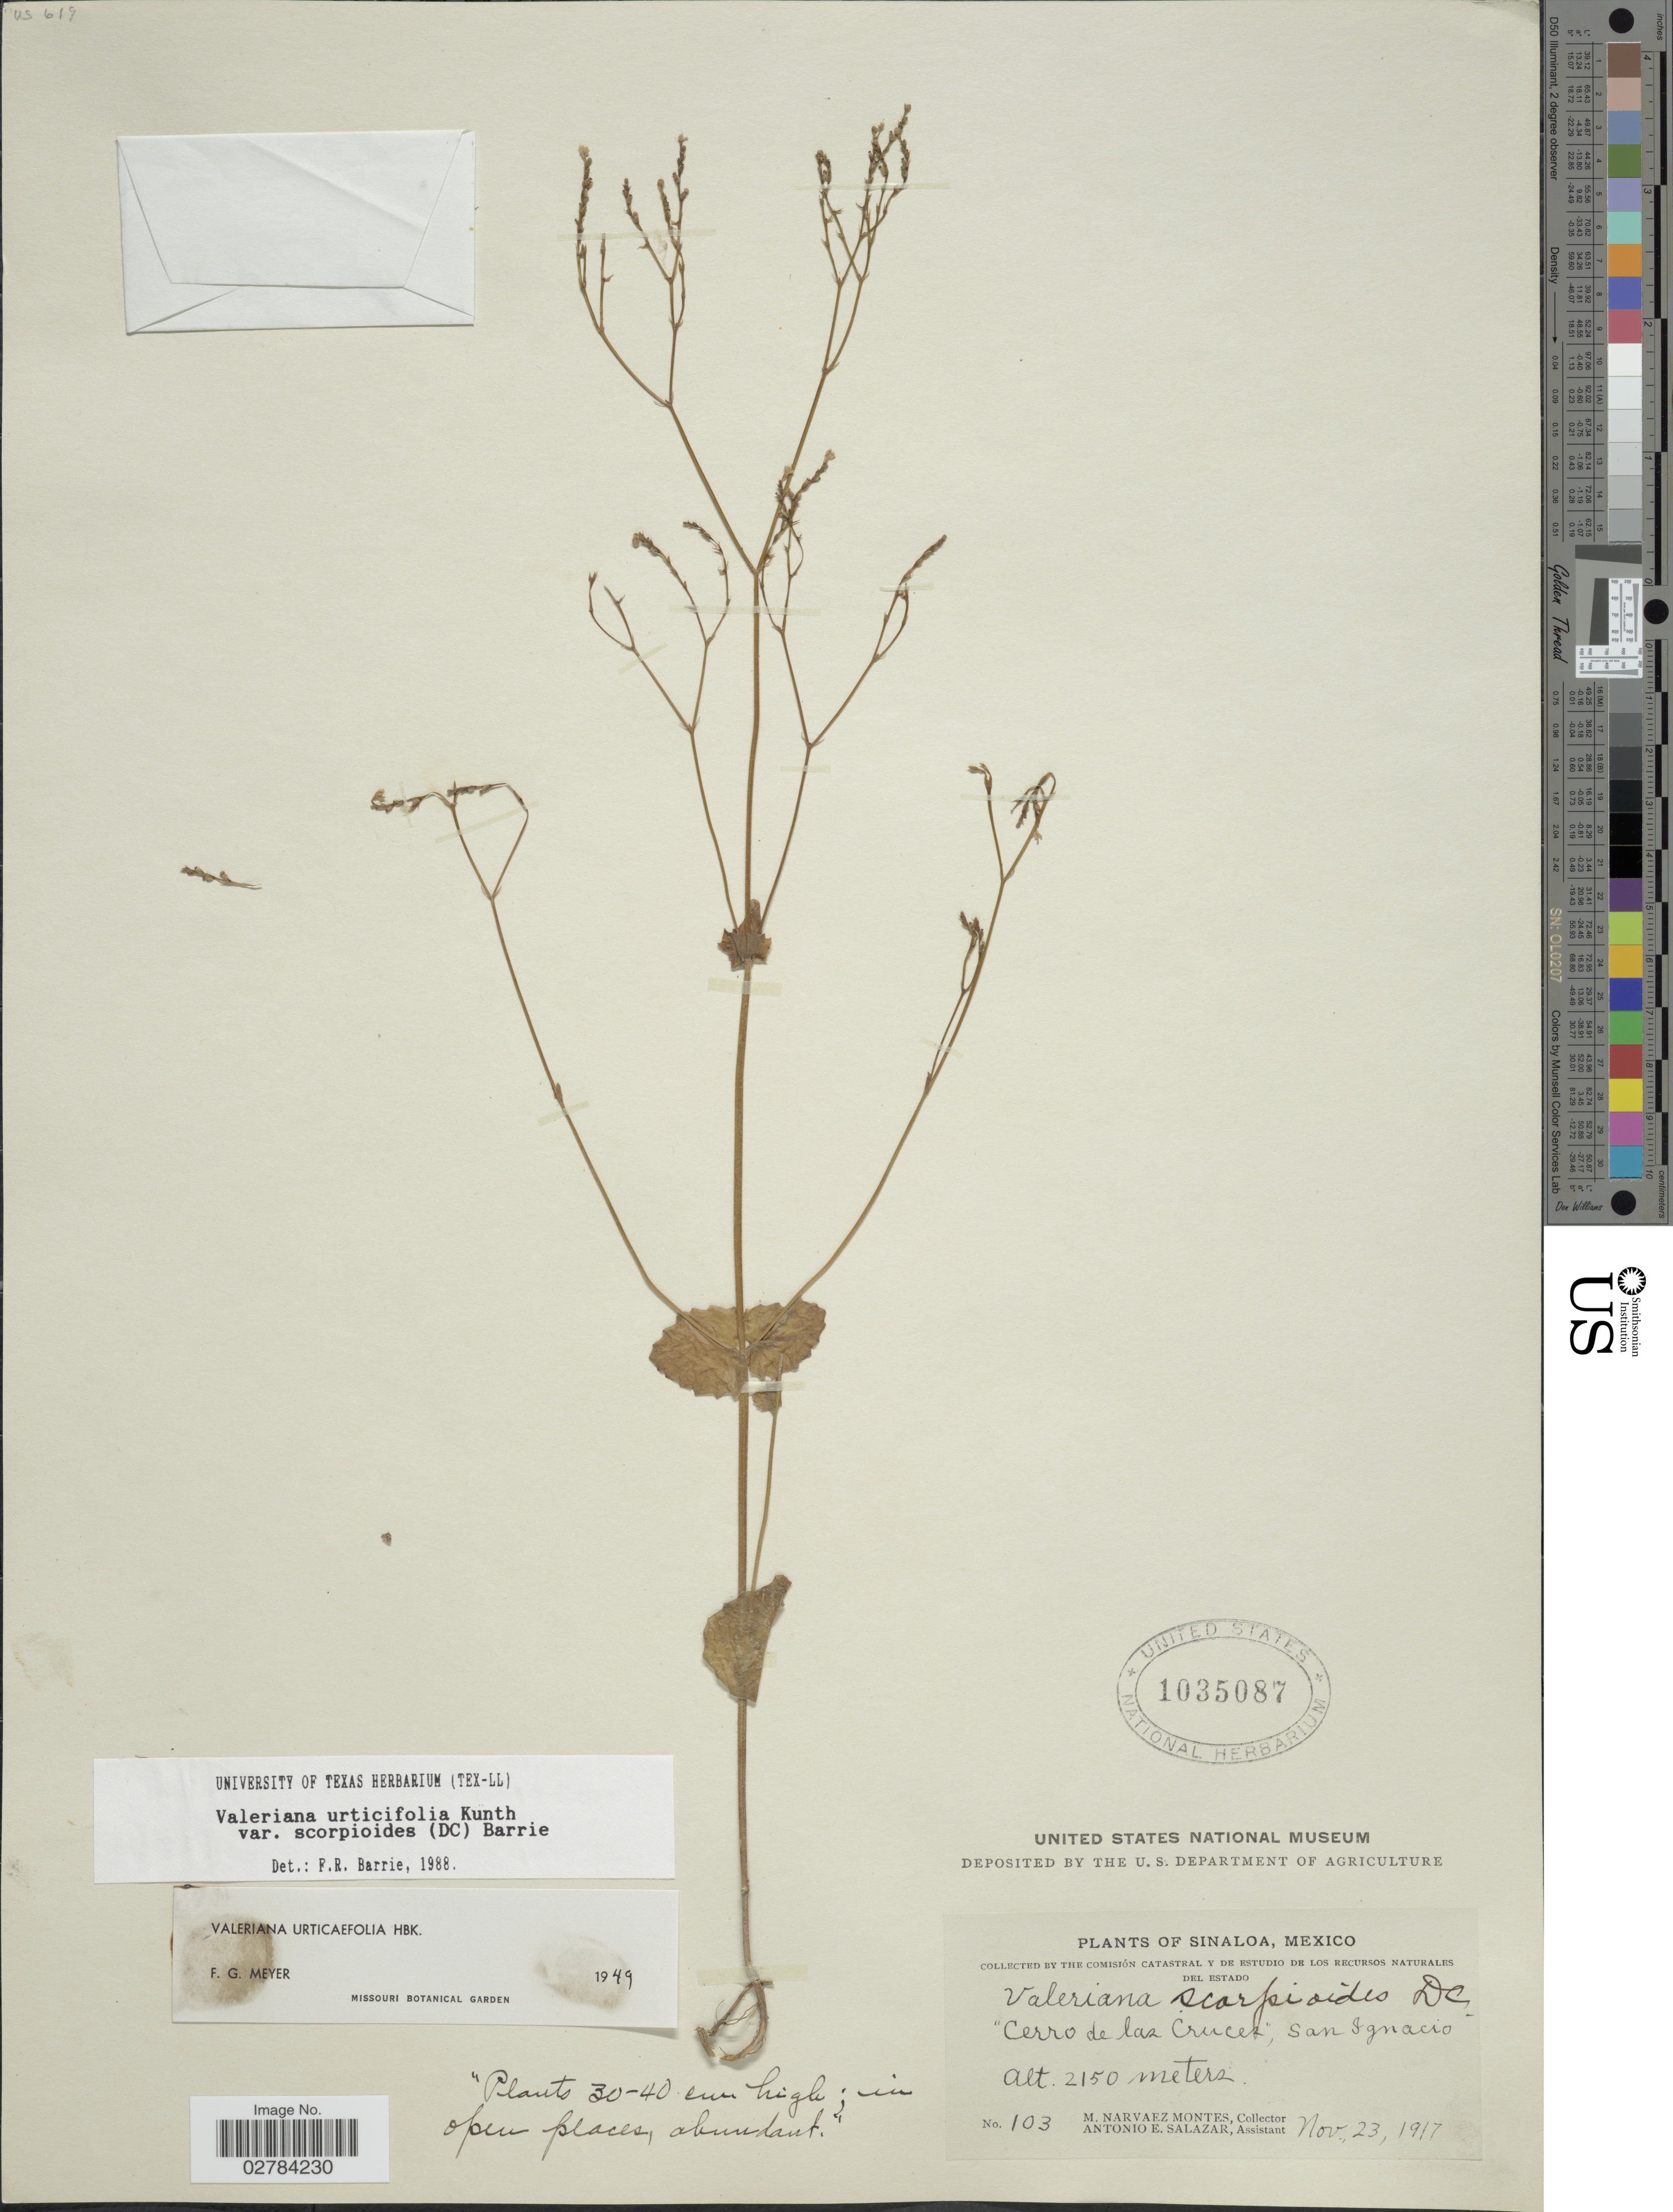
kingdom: Plantae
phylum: Tracheophyta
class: Magnoliopsida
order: Dipsacales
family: Caprifoliaceae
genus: Valeriana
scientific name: Valeriana urticifolia var. scorpioides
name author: (DC.) Barrie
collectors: M. Narvaez-Montes & A. E. Salazar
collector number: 103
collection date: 1917-11-23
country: Mexico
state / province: Sinaloa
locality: Cerro de las Cruces, San Ignacio.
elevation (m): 2150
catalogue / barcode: US 1035087